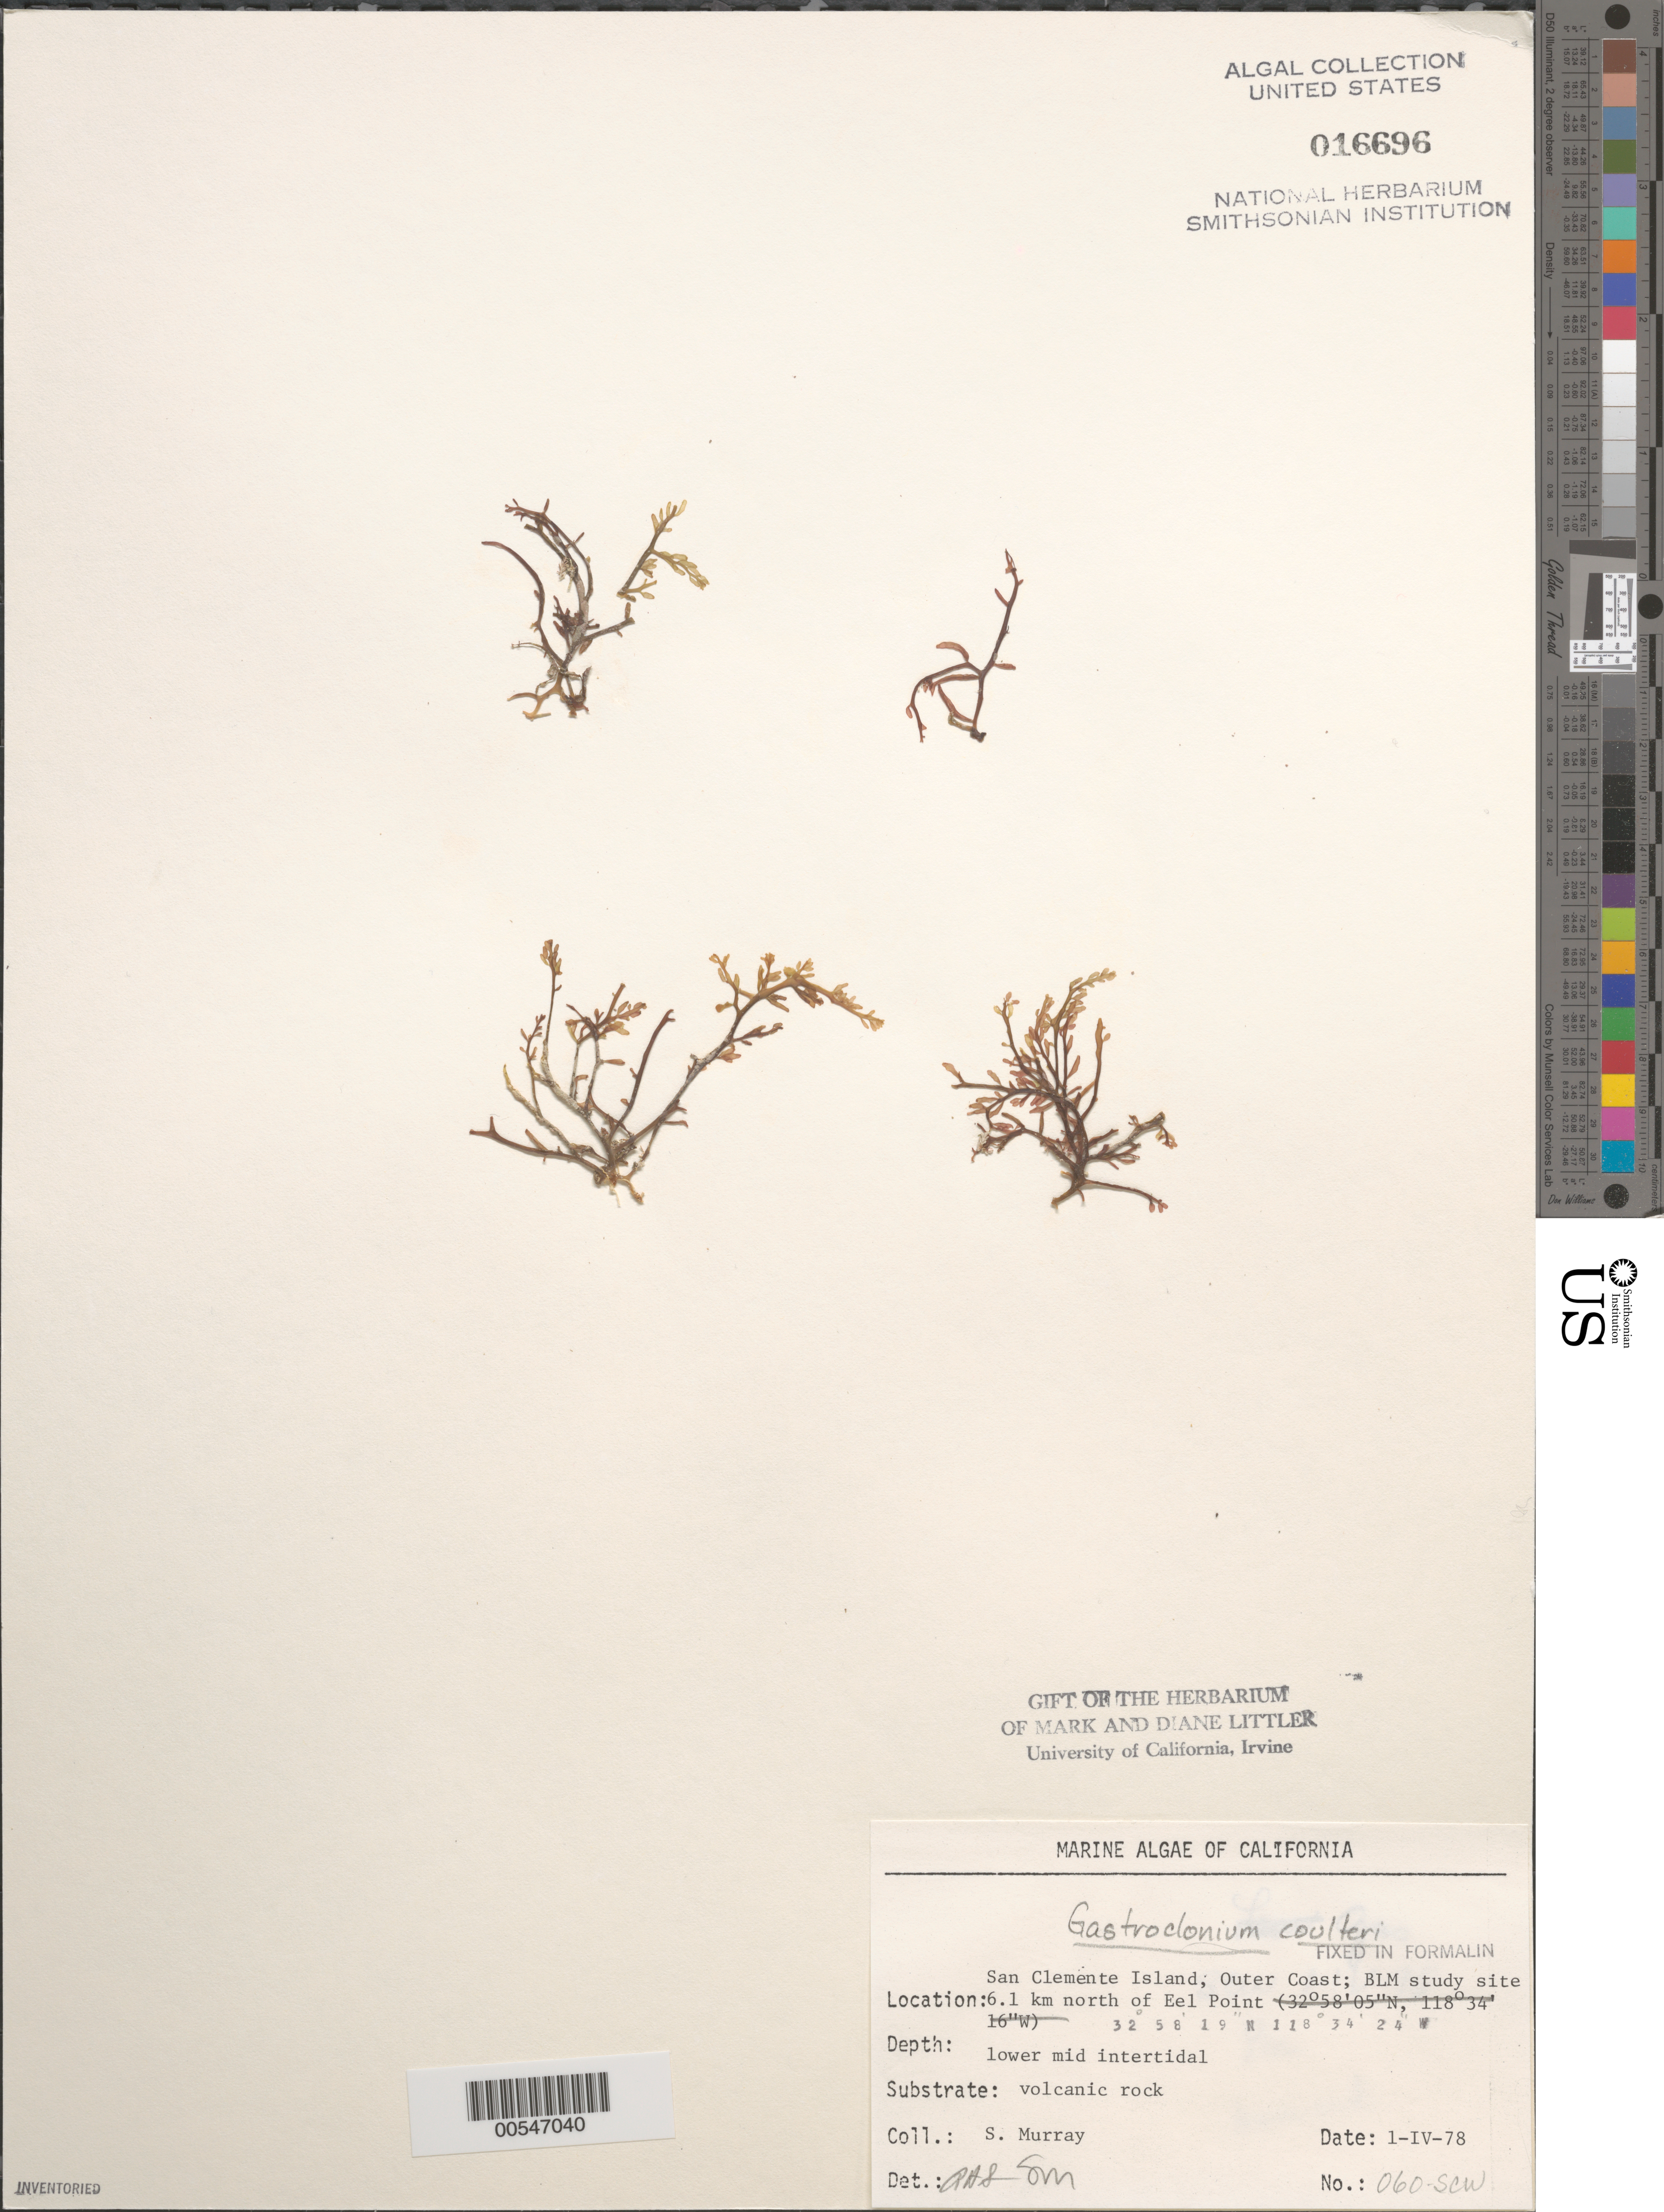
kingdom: Plantae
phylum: Rhodophyta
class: Florideophyceae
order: Rhodymeniales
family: Champiaceae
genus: Neogastroclonium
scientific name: Neogastroclonium subarticulatum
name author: (Turner) L. Le Gall et al.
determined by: Algae name updating Project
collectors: S. N. Murray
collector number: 060-scw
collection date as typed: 01 Apr 1978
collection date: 1978-04-01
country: United States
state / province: California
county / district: Los Angeles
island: San Clemente Island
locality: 6.1 km north of Eel Point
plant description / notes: BLM-SOCALBIGHT Rocky Intertidal Survey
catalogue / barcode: US 16696